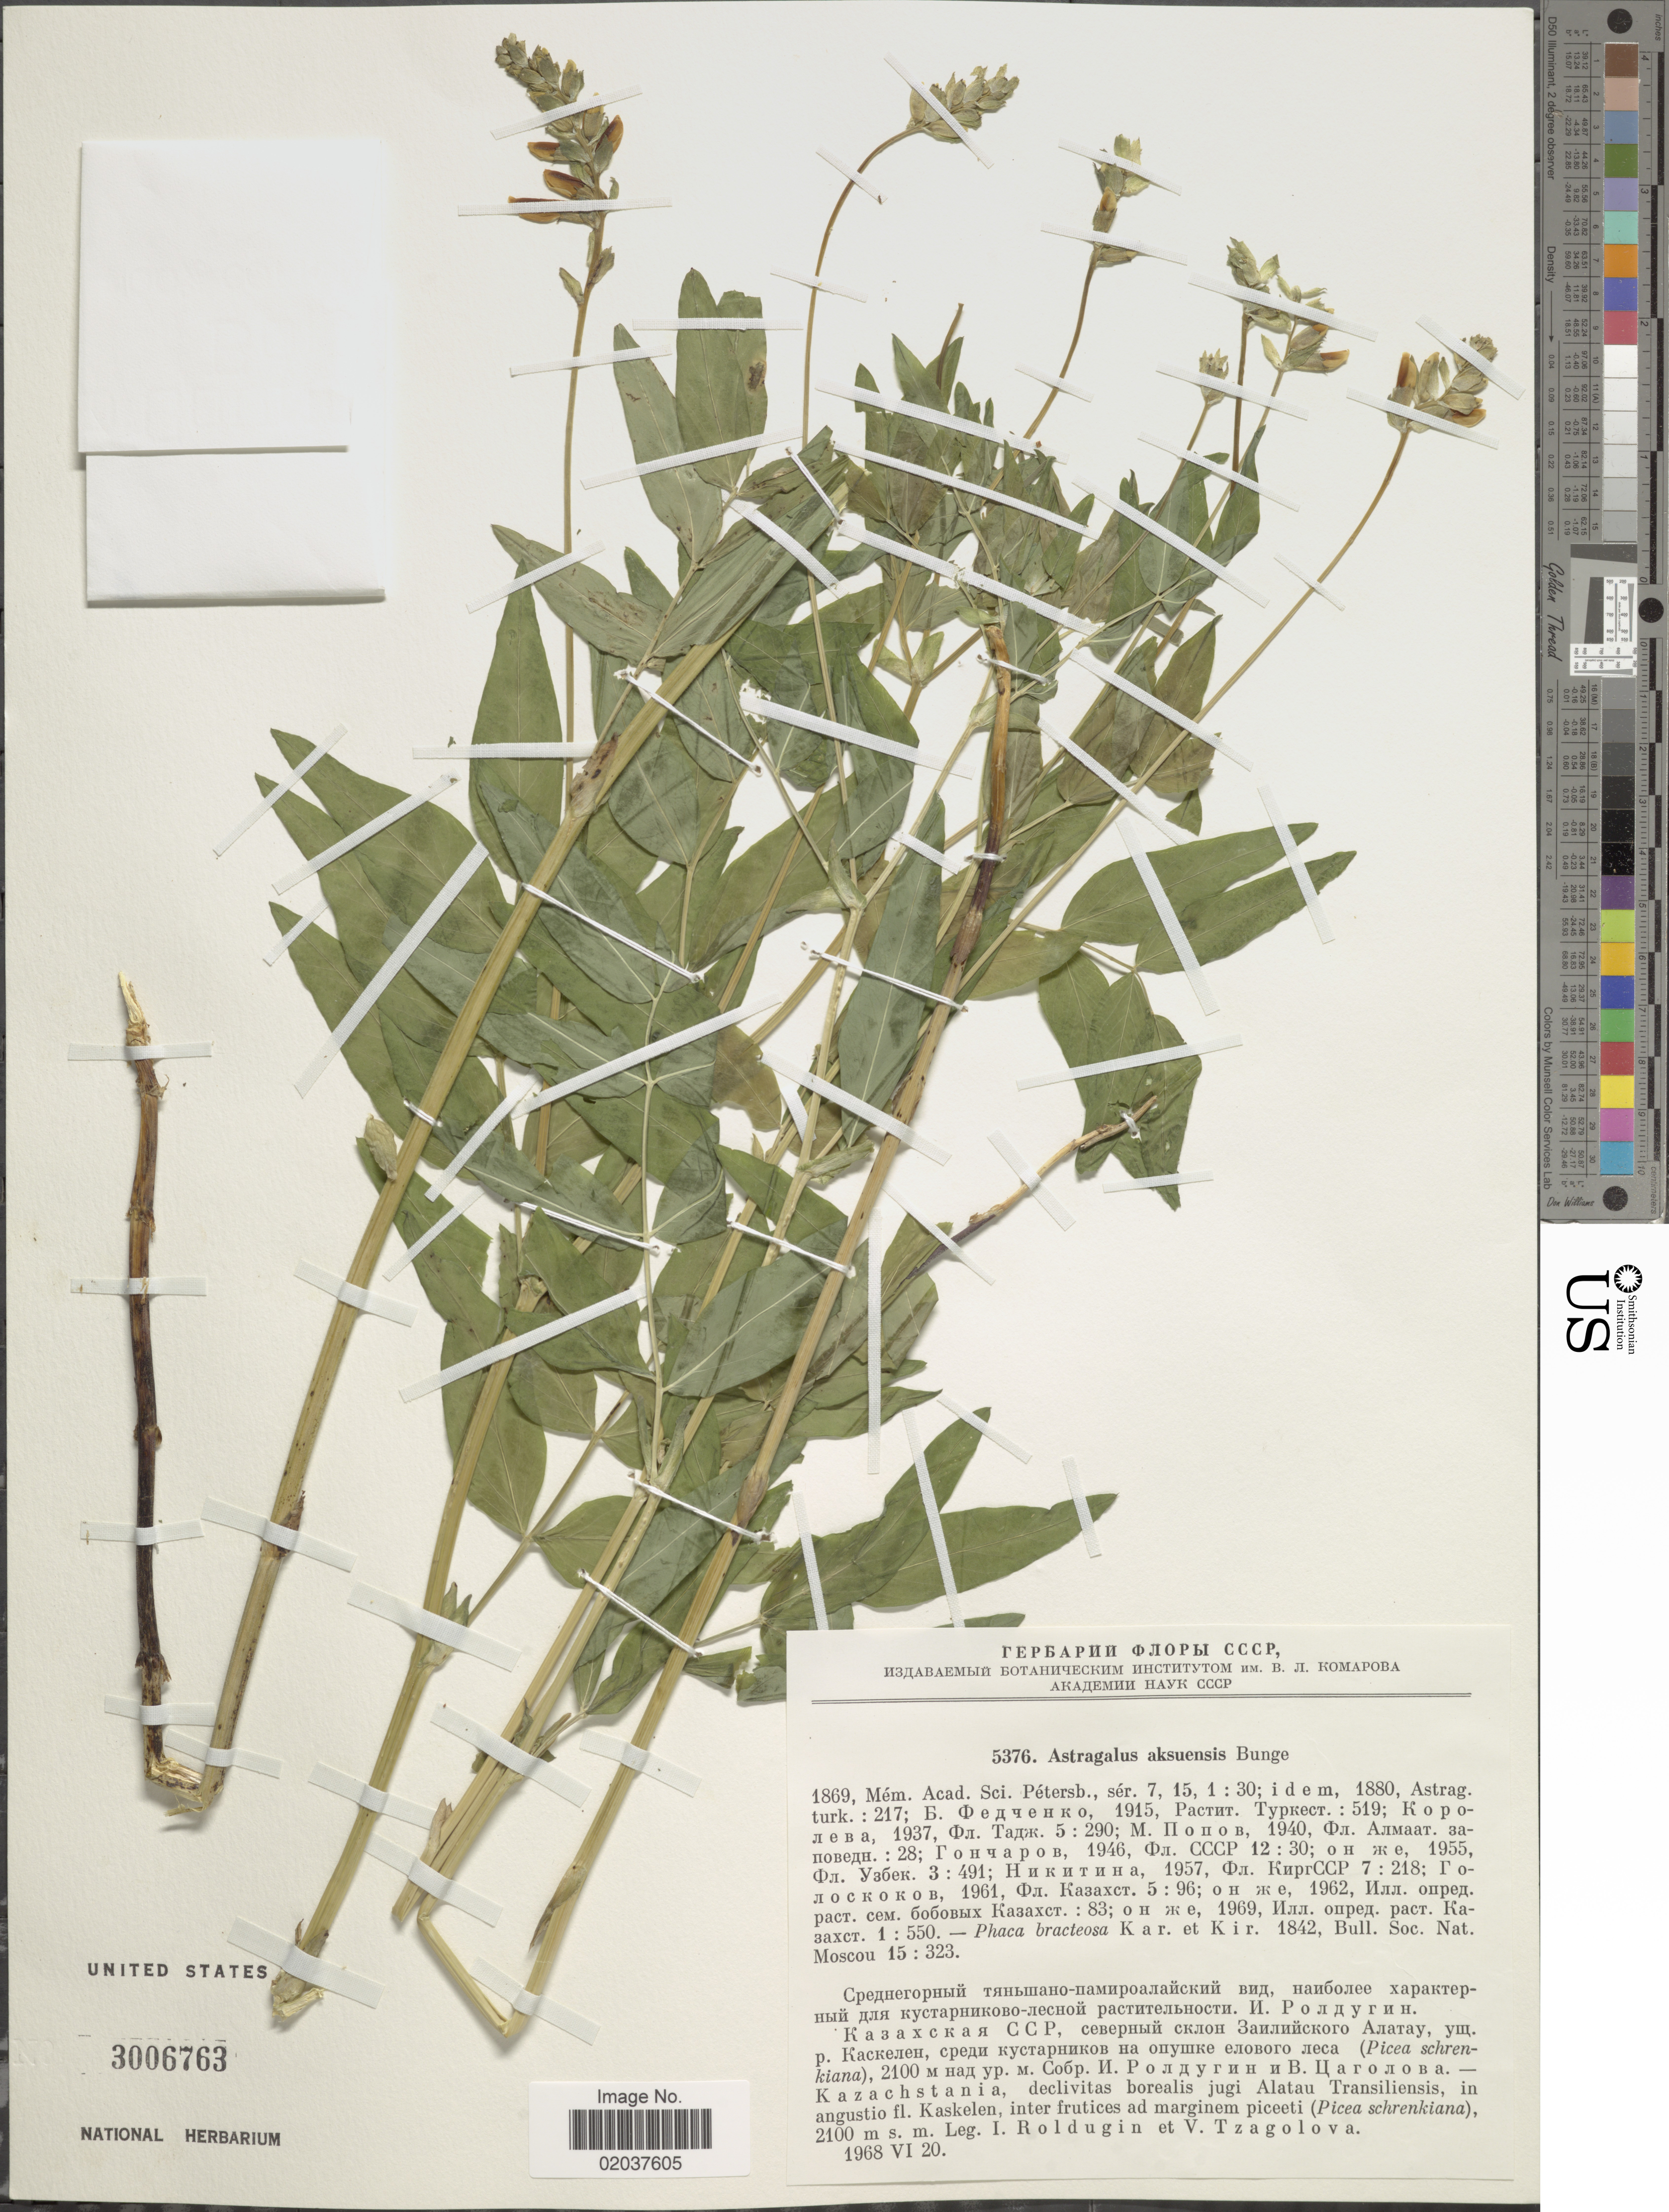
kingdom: Plantae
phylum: Tracheophyta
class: Magnoliopsida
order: Fabales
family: Fabaceae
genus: Astragalus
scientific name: Astragalus aksuensis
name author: Bunge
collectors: I. Roldugin & V. Tzagolova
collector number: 5376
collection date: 1968-06-20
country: Kazakhstan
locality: Alatau Transiliensis, in angustio fl. Kaskelen, inter frutices ad marginem piceeti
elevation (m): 2100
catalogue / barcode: US 3006763